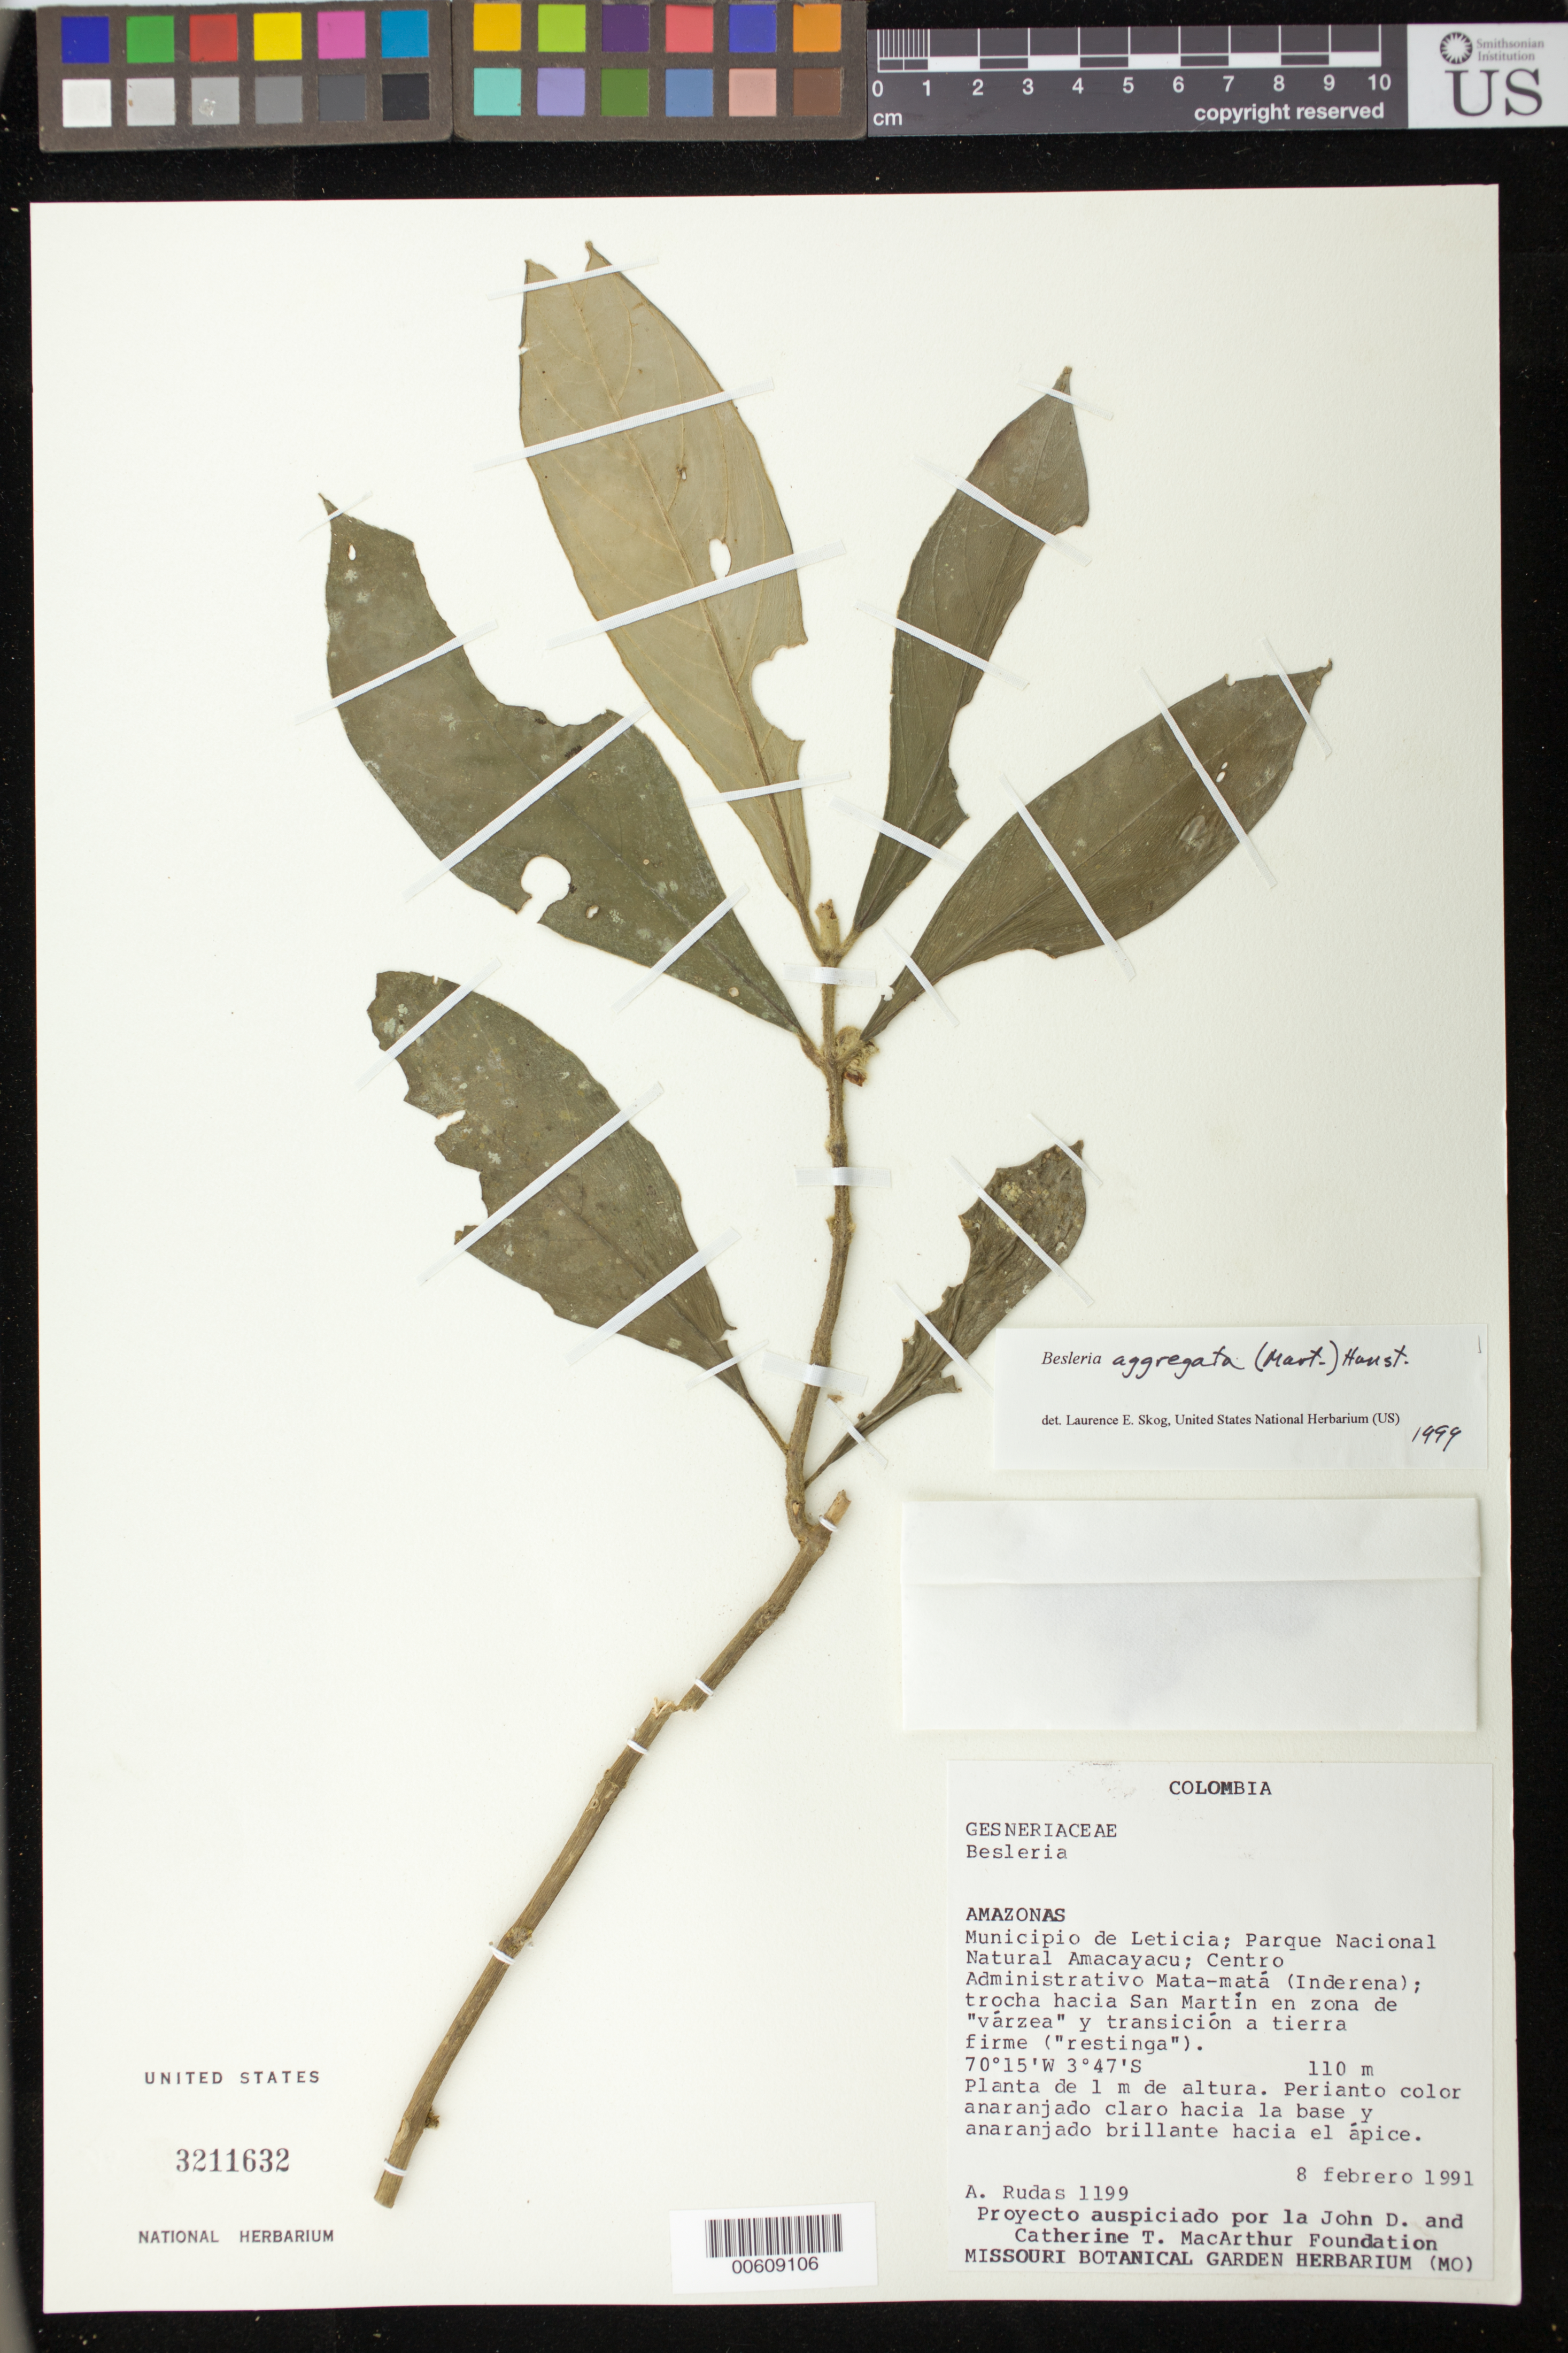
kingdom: Plantae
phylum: Tracheophyta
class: Magnoliopsida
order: Lamiales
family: Gesneriaceae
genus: Besleria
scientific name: Besleria aggregata var. aggregata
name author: (Mart.) Hanst.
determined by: Skog, Laurence E.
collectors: A. Rudas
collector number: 1199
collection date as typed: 08 Feb 1991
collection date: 1991-02-08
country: Colombia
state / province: Amazônas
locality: Mpio. de Leticia; Parque Nacional Natural Amacayacu; Centro Administrativo Mata-matá (Iderena); trocha hacia San Martín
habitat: En zona de "várzea" y transición a tierra firme ("restinga")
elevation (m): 110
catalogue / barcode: US 3211632